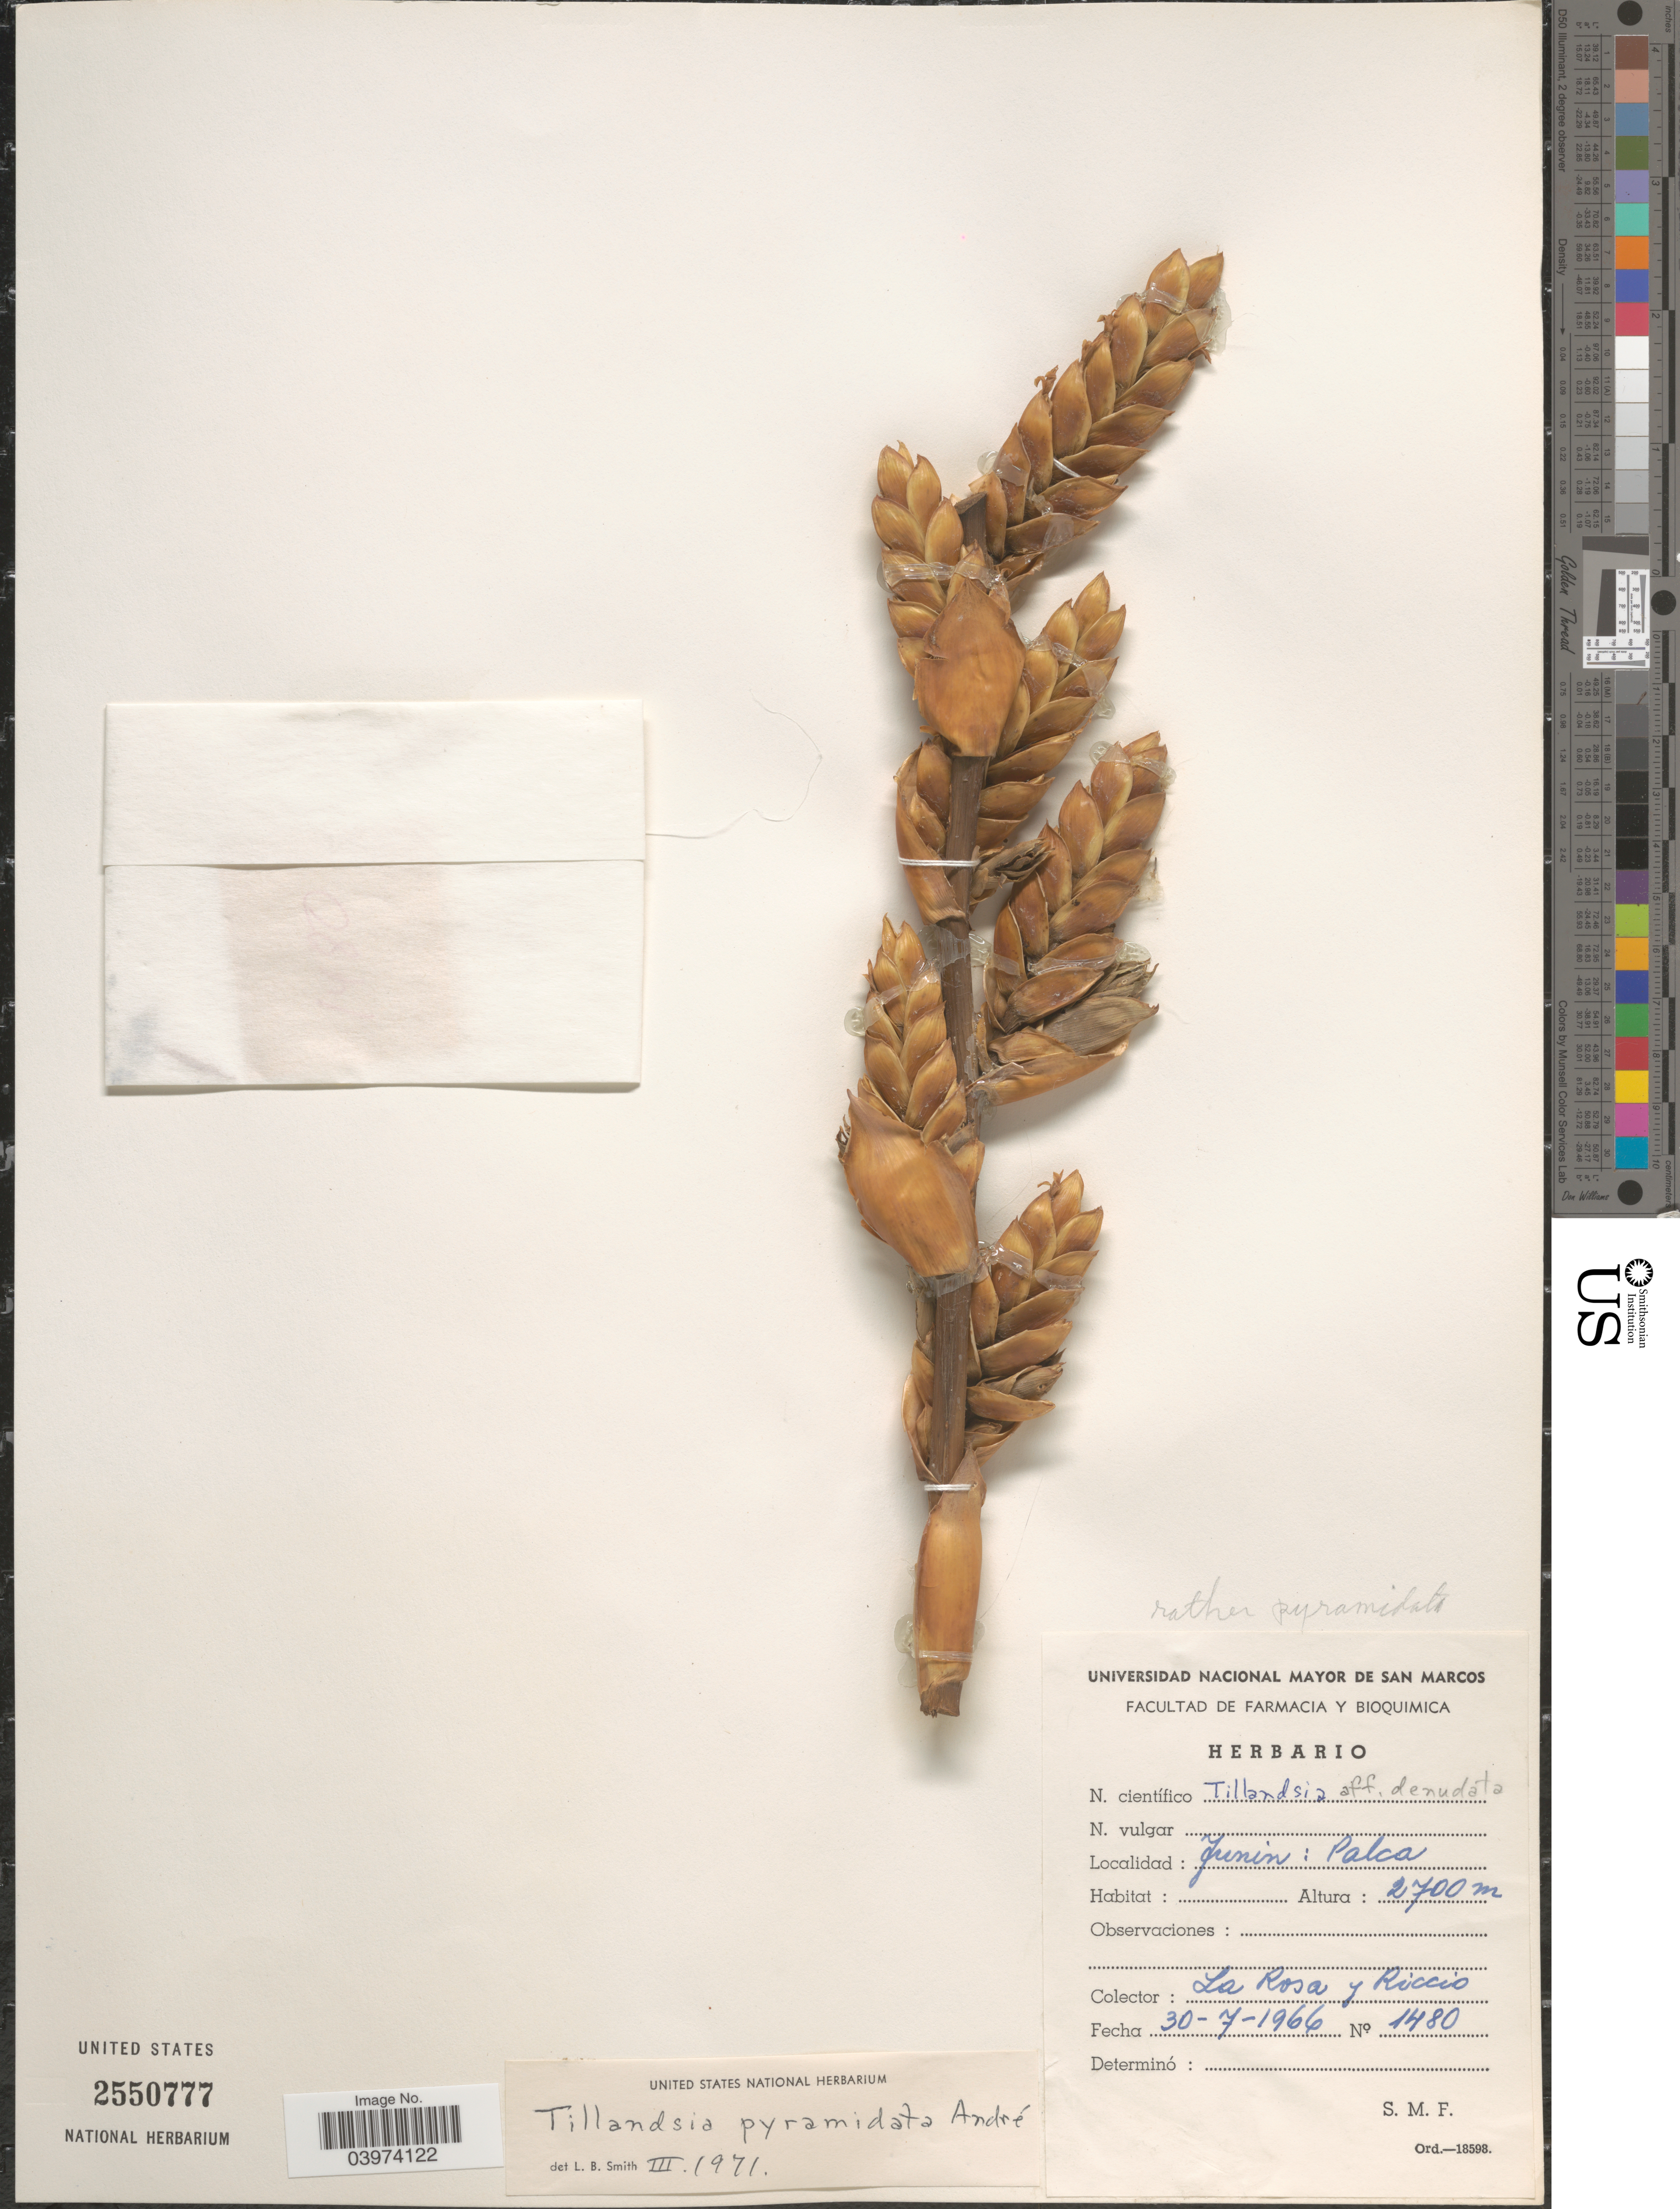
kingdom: Plantae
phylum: Tracheophyta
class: Liliopsida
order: Poales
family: Bromeliaceae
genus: Tillandsia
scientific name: Tillandsia pyramidata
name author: André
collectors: -. La Rosa & Riccio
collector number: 1480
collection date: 1966-07-30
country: Peru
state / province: Junín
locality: Palca.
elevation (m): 2700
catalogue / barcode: US 2550777